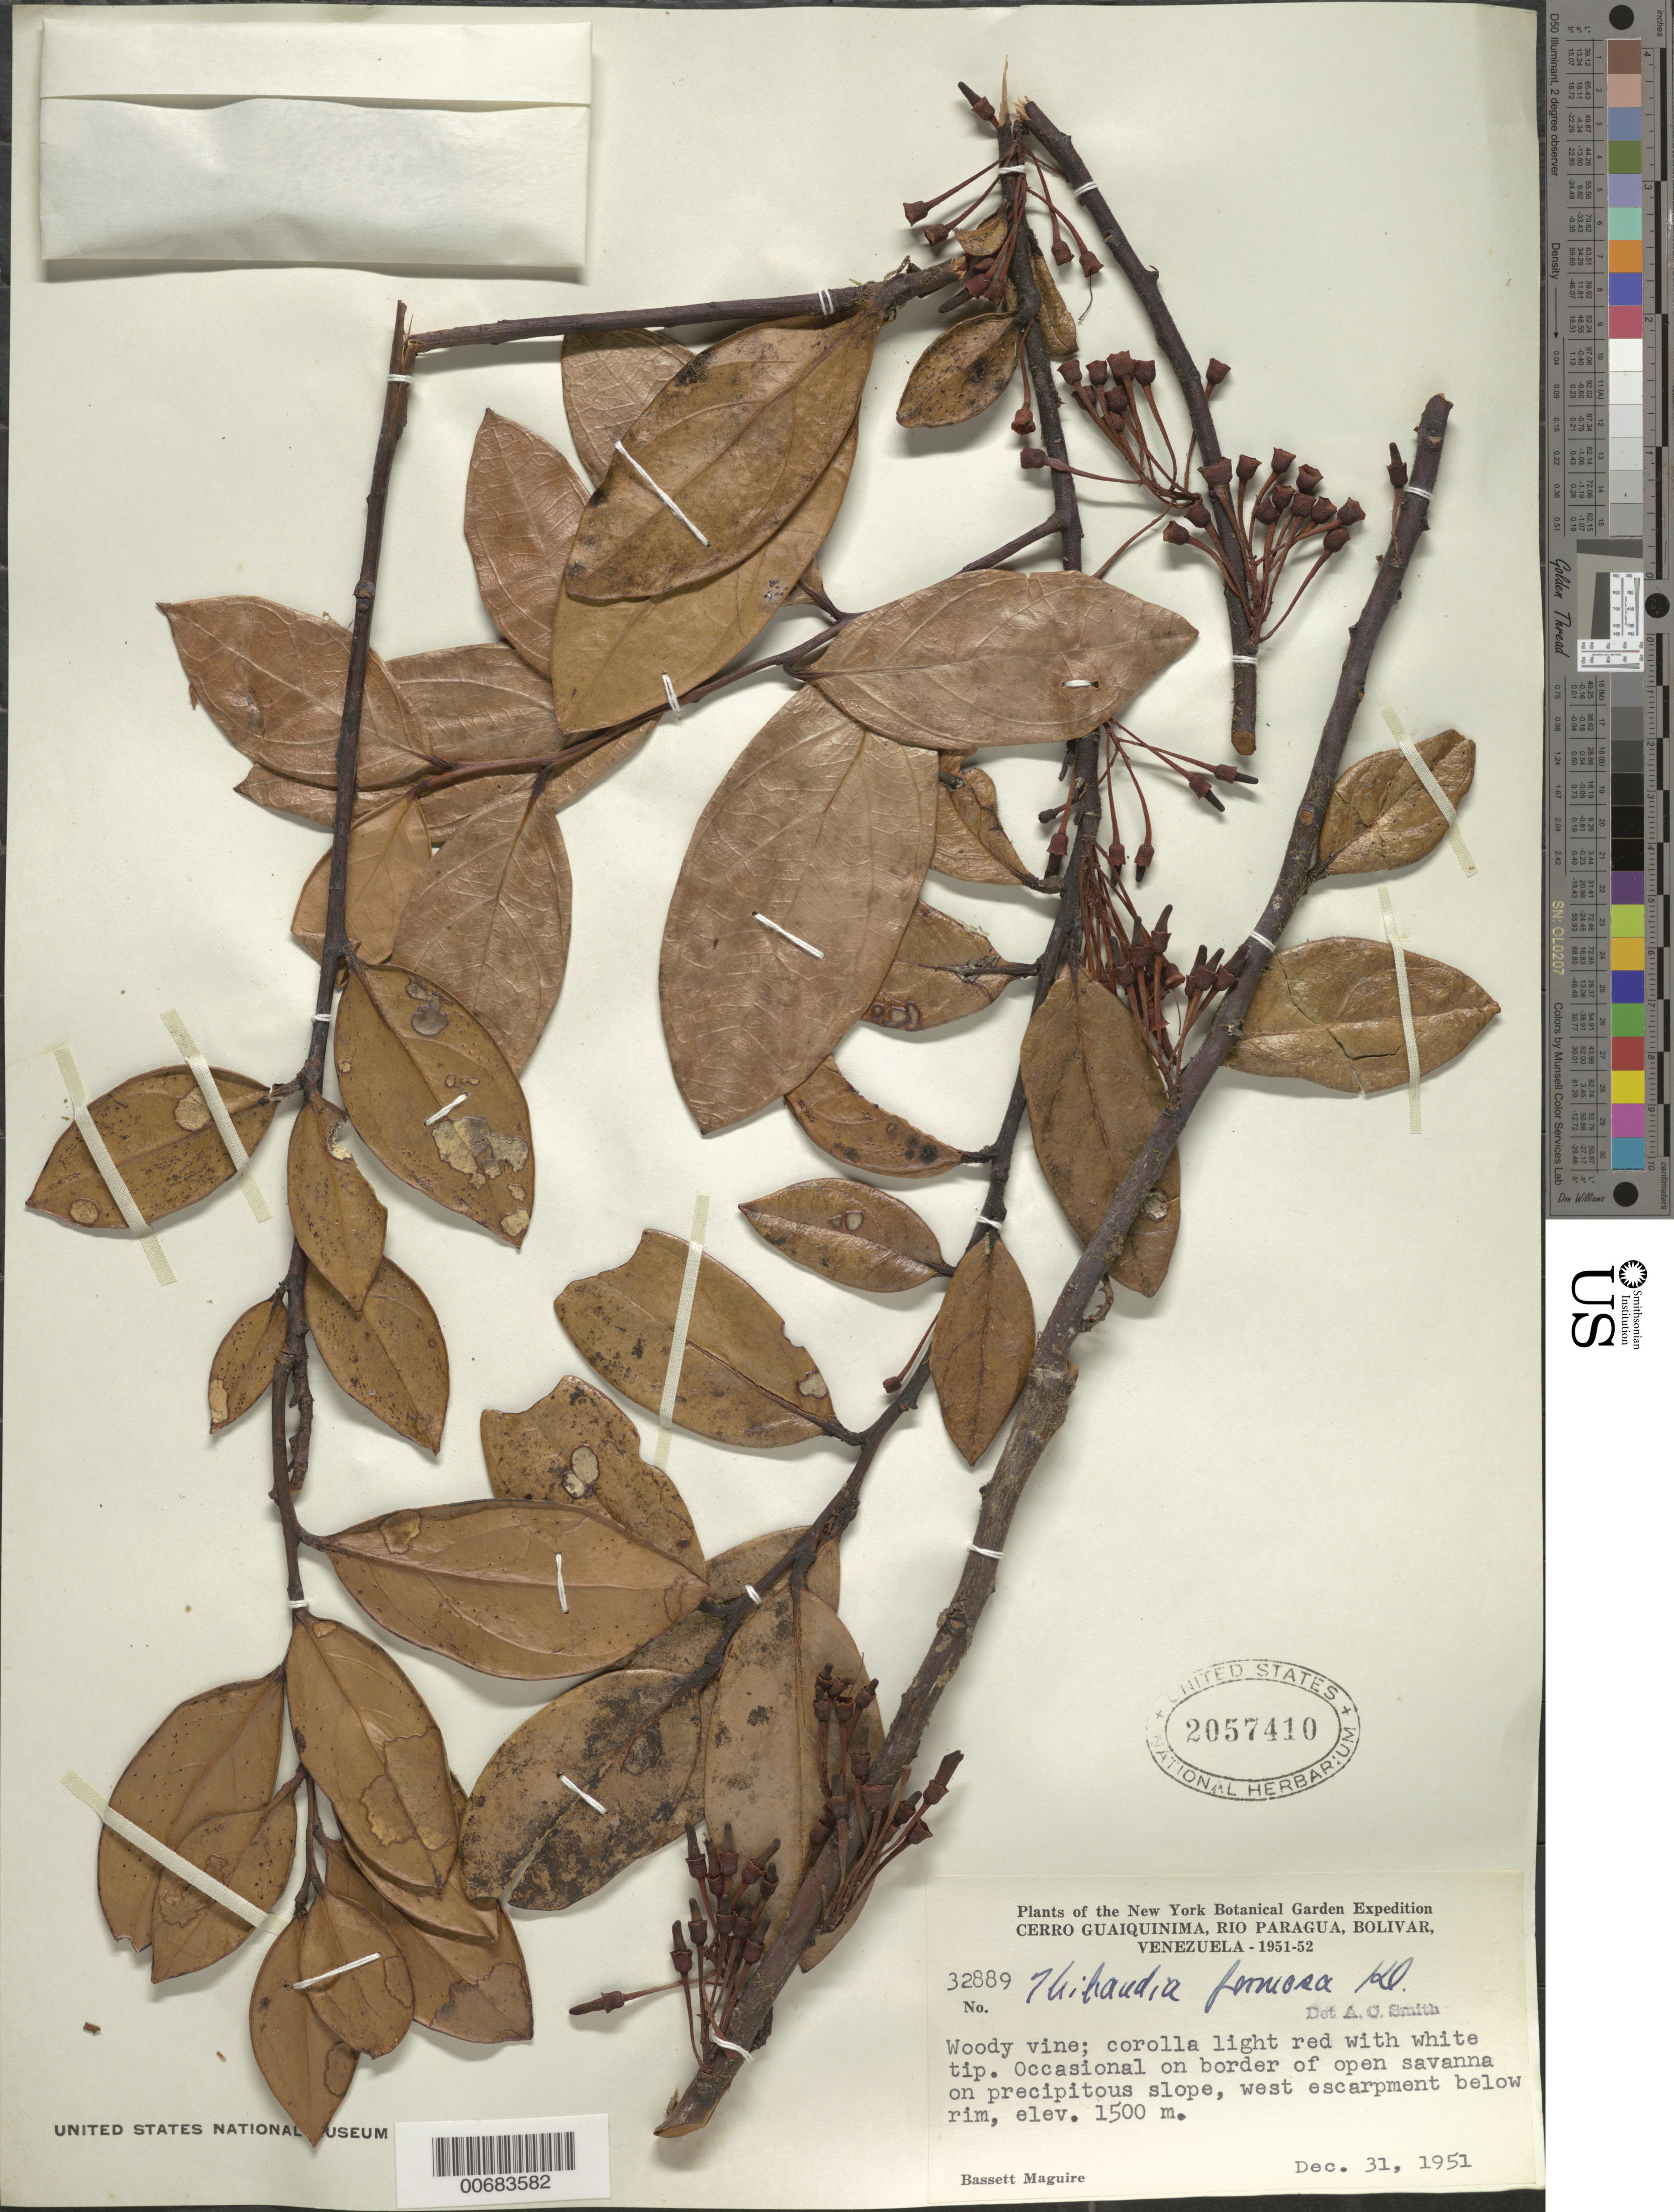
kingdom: Plantae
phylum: Tracheophyta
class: Magnoliopsida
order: Ericales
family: Ericaceae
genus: Thibaudia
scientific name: Thibaudia formosa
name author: (Klotzsch) Hoerold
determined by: Smith, A. C.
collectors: B. Maguire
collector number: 32889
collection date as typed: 31-Dec-51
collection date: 1951-12-31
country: Venezuela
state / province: Bolívar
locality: Cerro Guaiquinima, Río Paragua, below rim at west escarpment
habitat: Border of open savanna on slope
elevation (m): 1500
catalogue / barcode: US 2057410